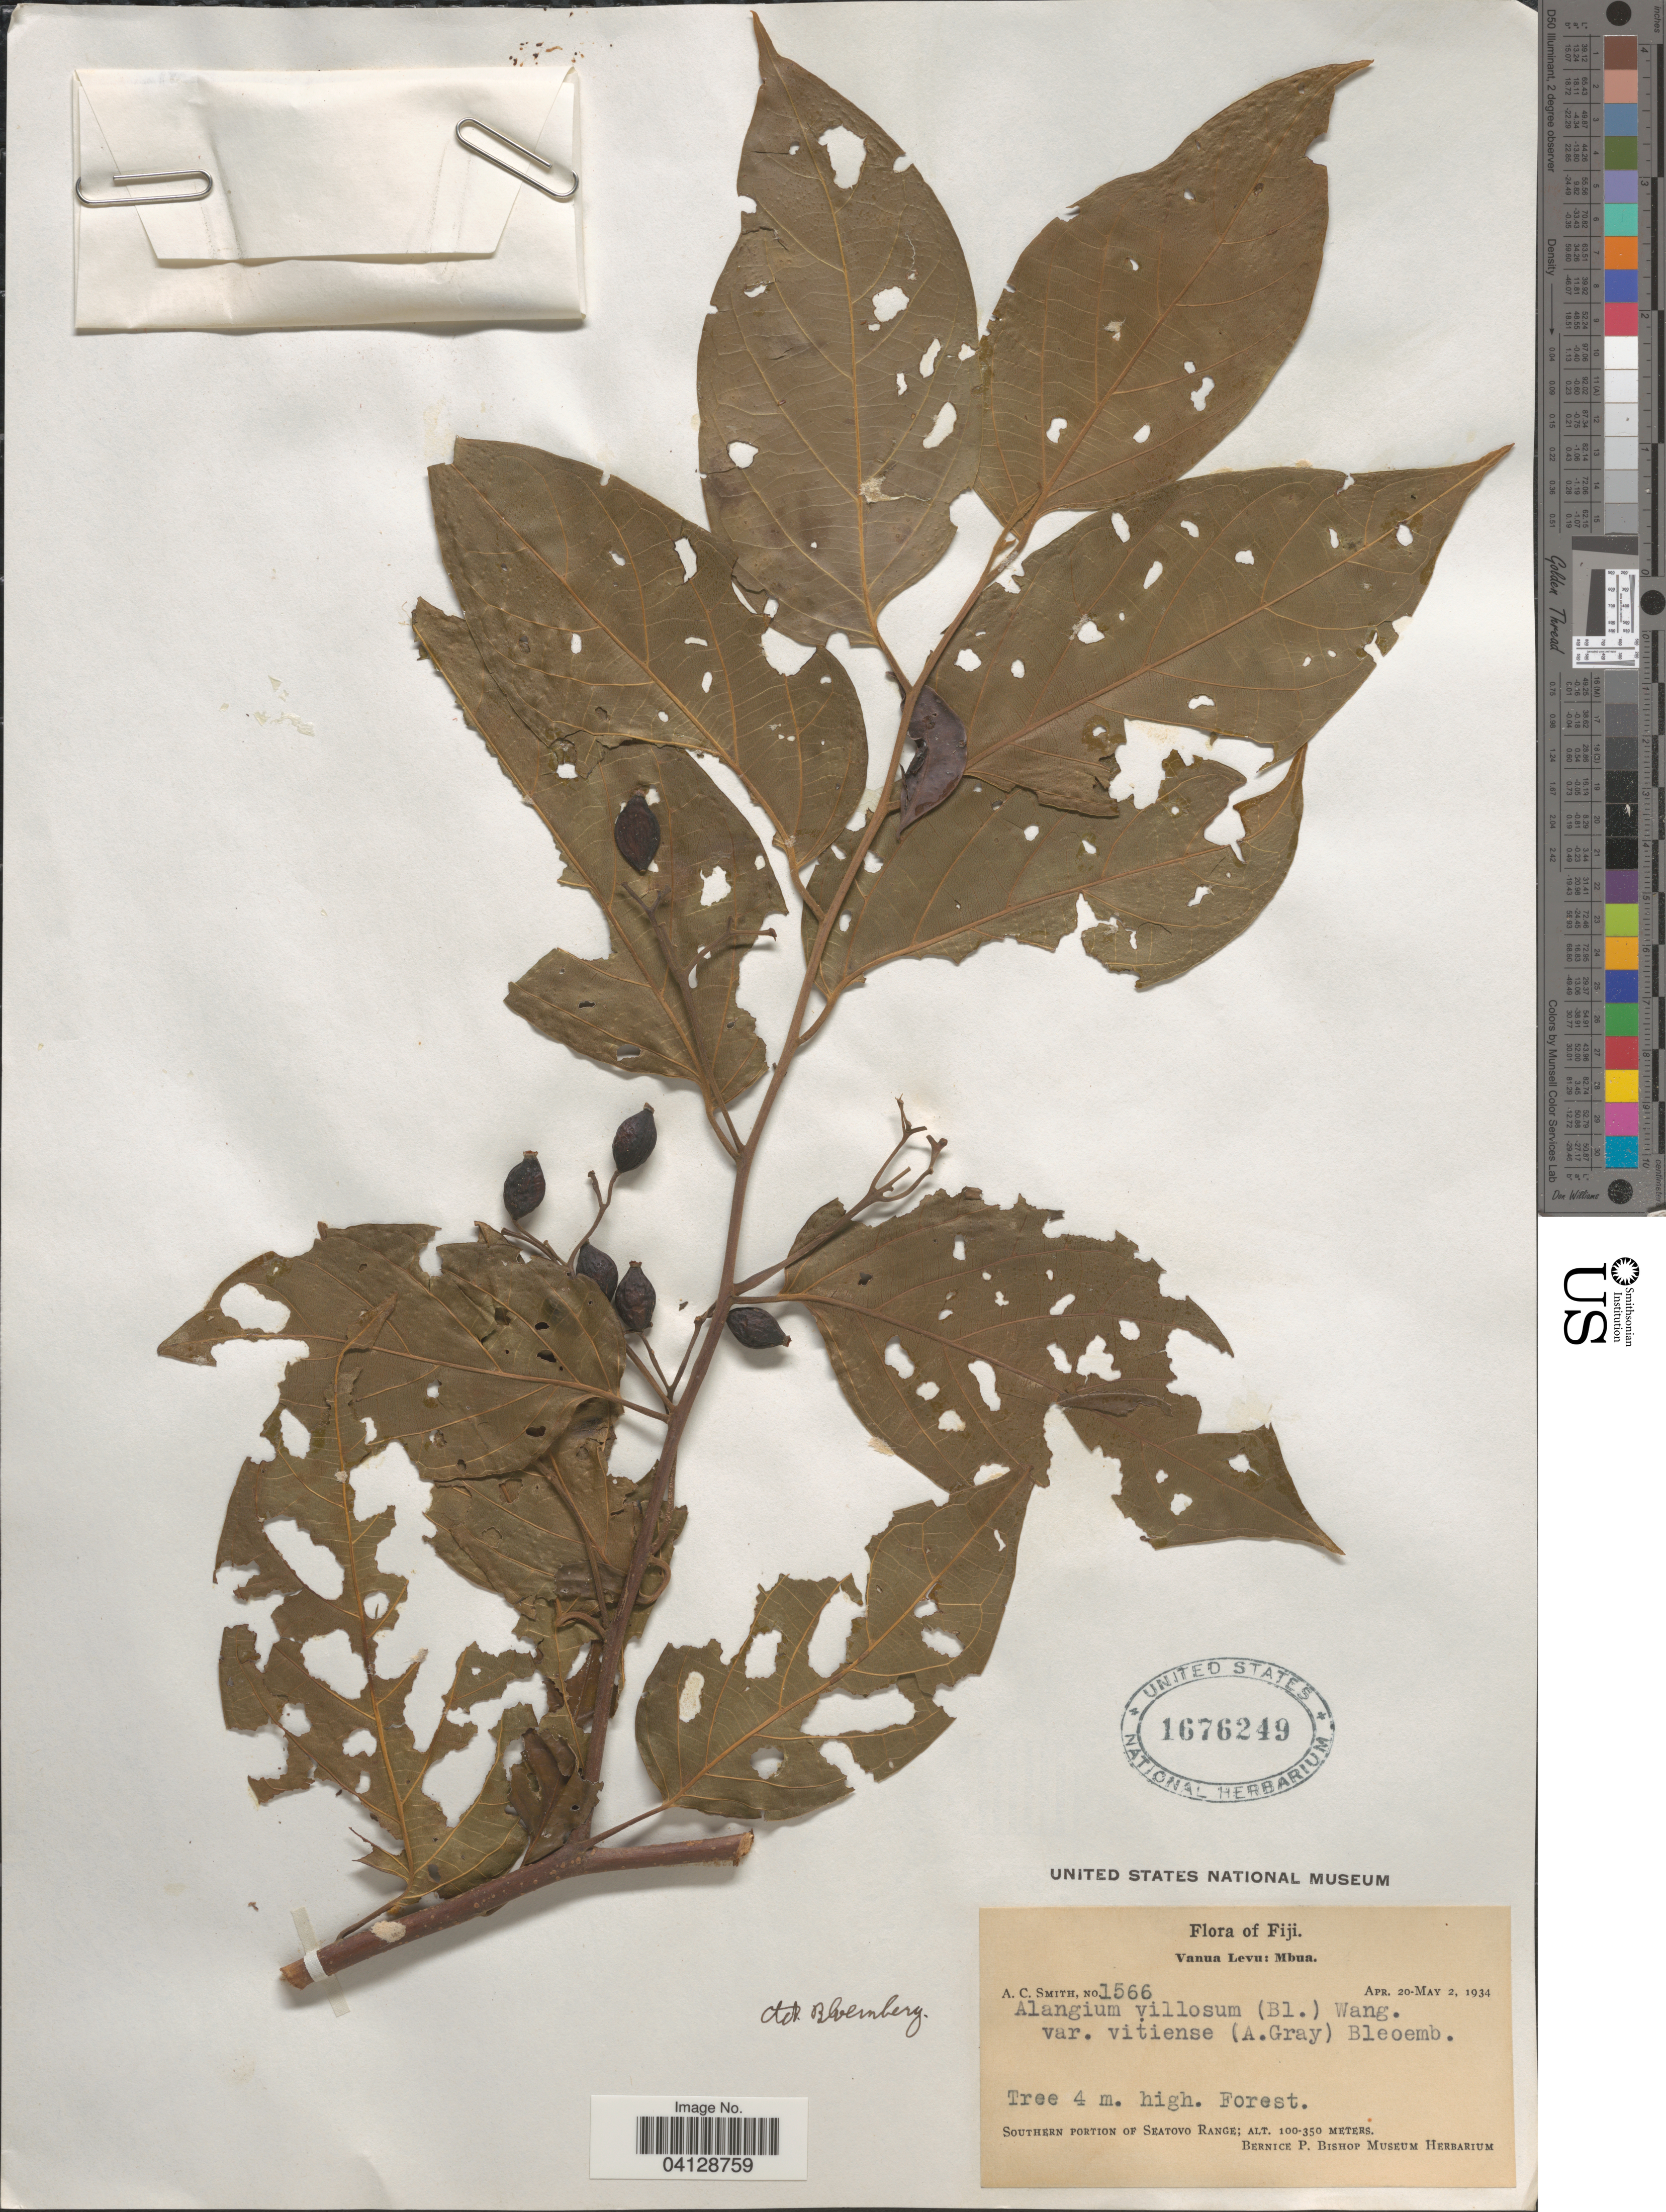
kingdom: Plantae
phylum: Tracheophyta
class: Magnoliopsida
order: Cornales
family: Cornaceae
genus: Alangium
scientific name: Alangium villosum subsp. vitiense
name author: (A. Gray) Bloemb.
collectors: A. C. Smith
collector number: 1566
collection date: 1934-04-20/1934-05-02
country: Fiji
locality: Vanau Levu: Mbua. Southern portion of Seatovo Range.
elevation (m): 100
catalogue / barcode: US 1676249